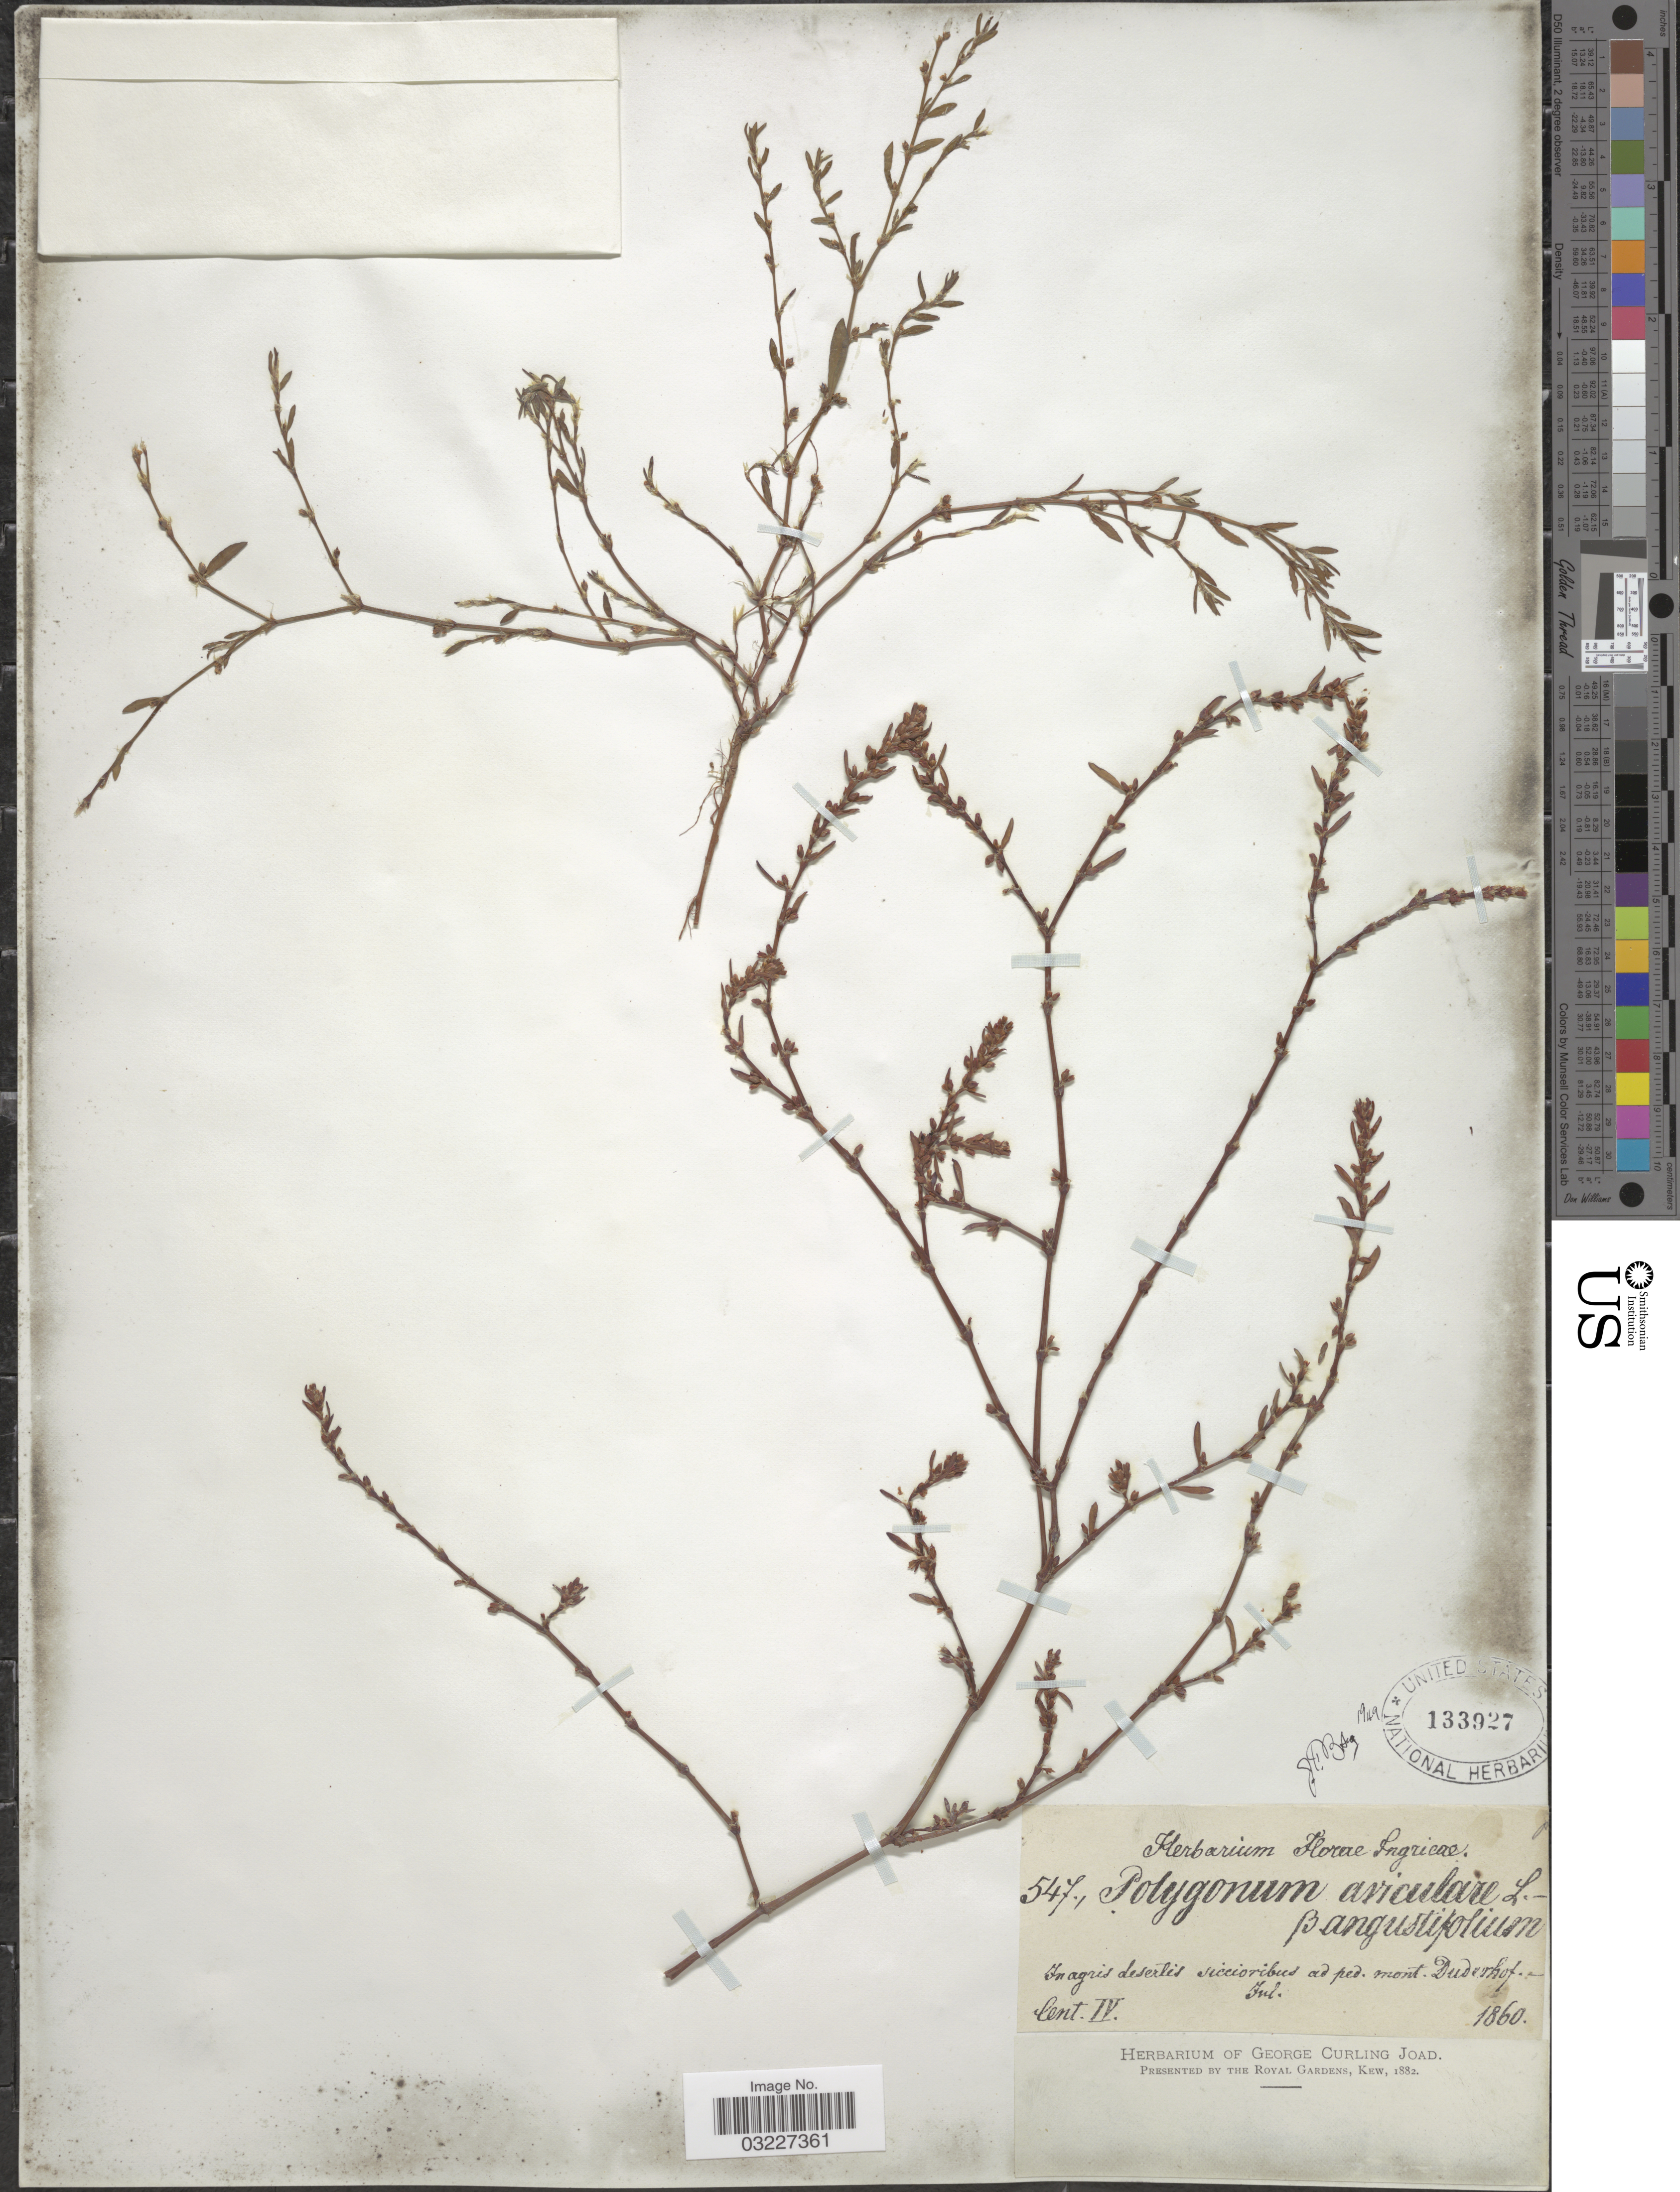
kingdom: Plantae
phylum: Tracheophyta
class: Magnoliopsida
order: Caryophyllales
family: Polygonaceae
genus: Polygonum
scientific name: Polygonum aviculare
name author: L.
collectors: ex herb. George Curling Joad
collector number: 547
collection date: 1860-07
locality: In agris desertis siccioribus ad ped mont Dudorhof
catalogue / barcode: US 133927